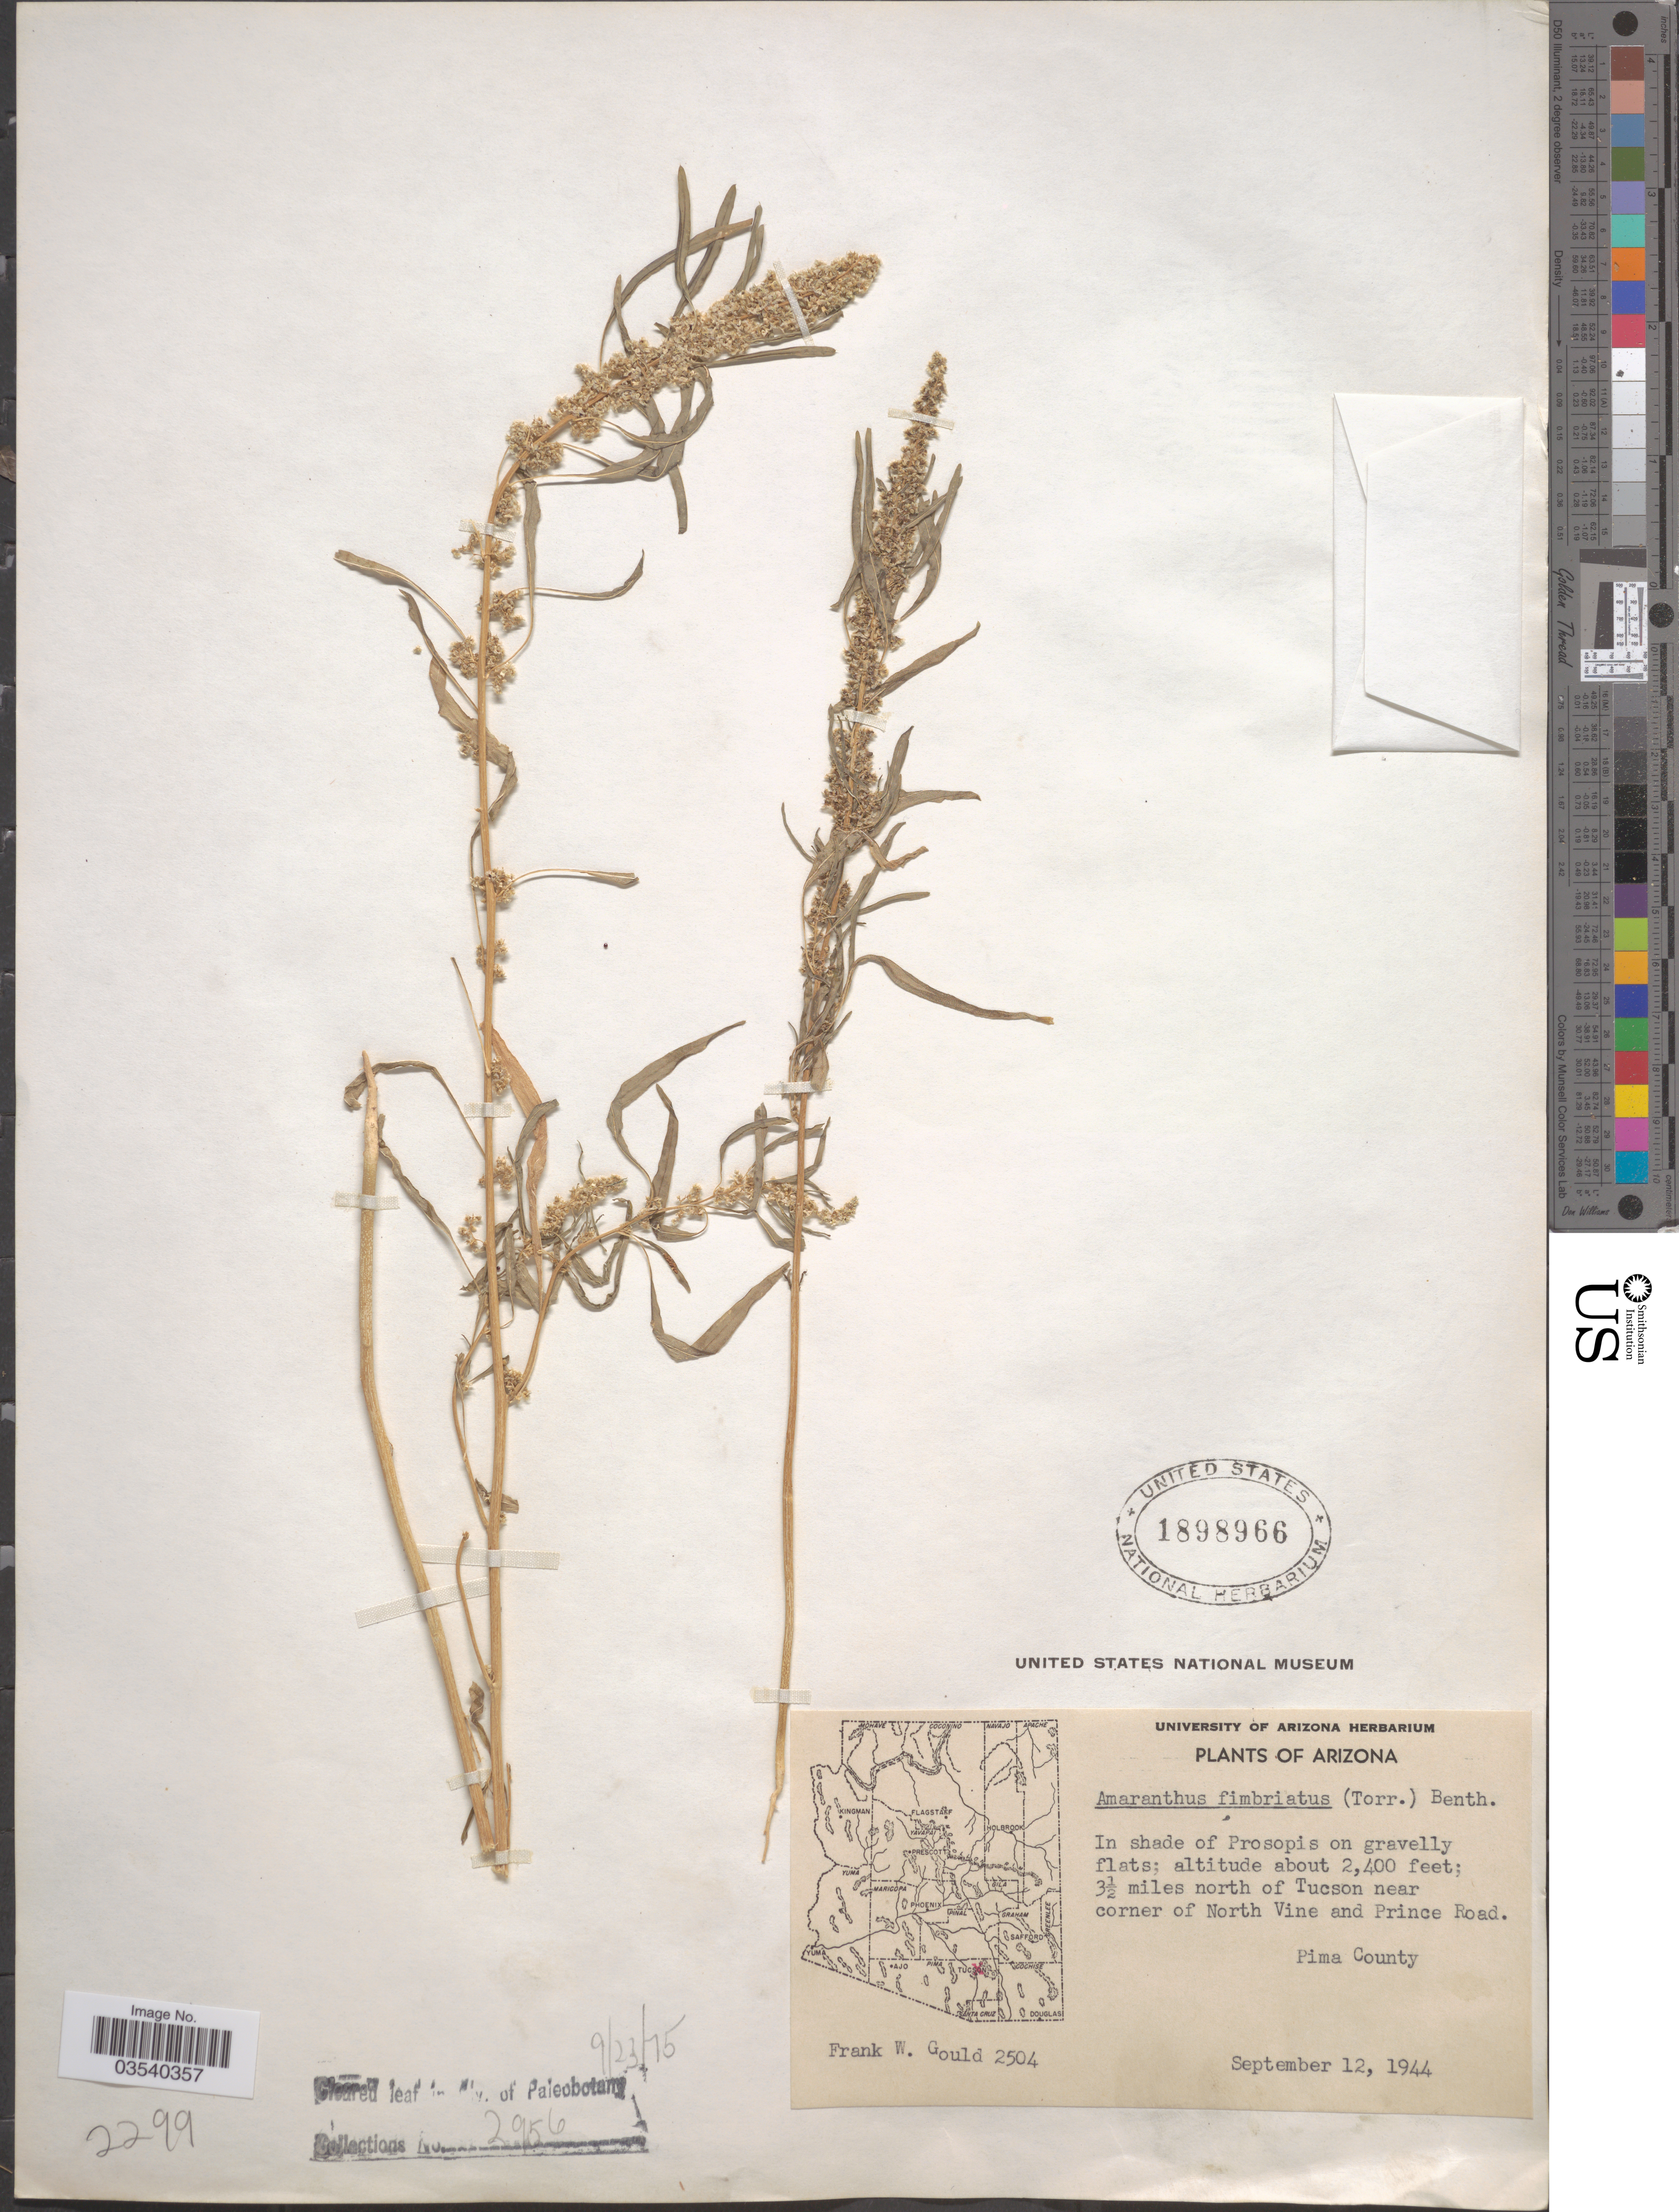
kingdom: Plantae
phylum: Tracheophyta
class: Magnoliopsida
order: Caryophyllales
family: Amaranthaceae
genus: Amaranthus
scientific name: Amaranthus fimbriatus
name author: (Torr.) Benth. ex S. Watson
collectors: F. W. Gould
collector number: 2504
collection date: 1944-09-12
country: United States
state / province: Arizona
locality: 3½ miles north of Tucson near corner of North Vine and Prince Road. Pima County.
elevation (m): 732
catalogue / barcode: US 1898966